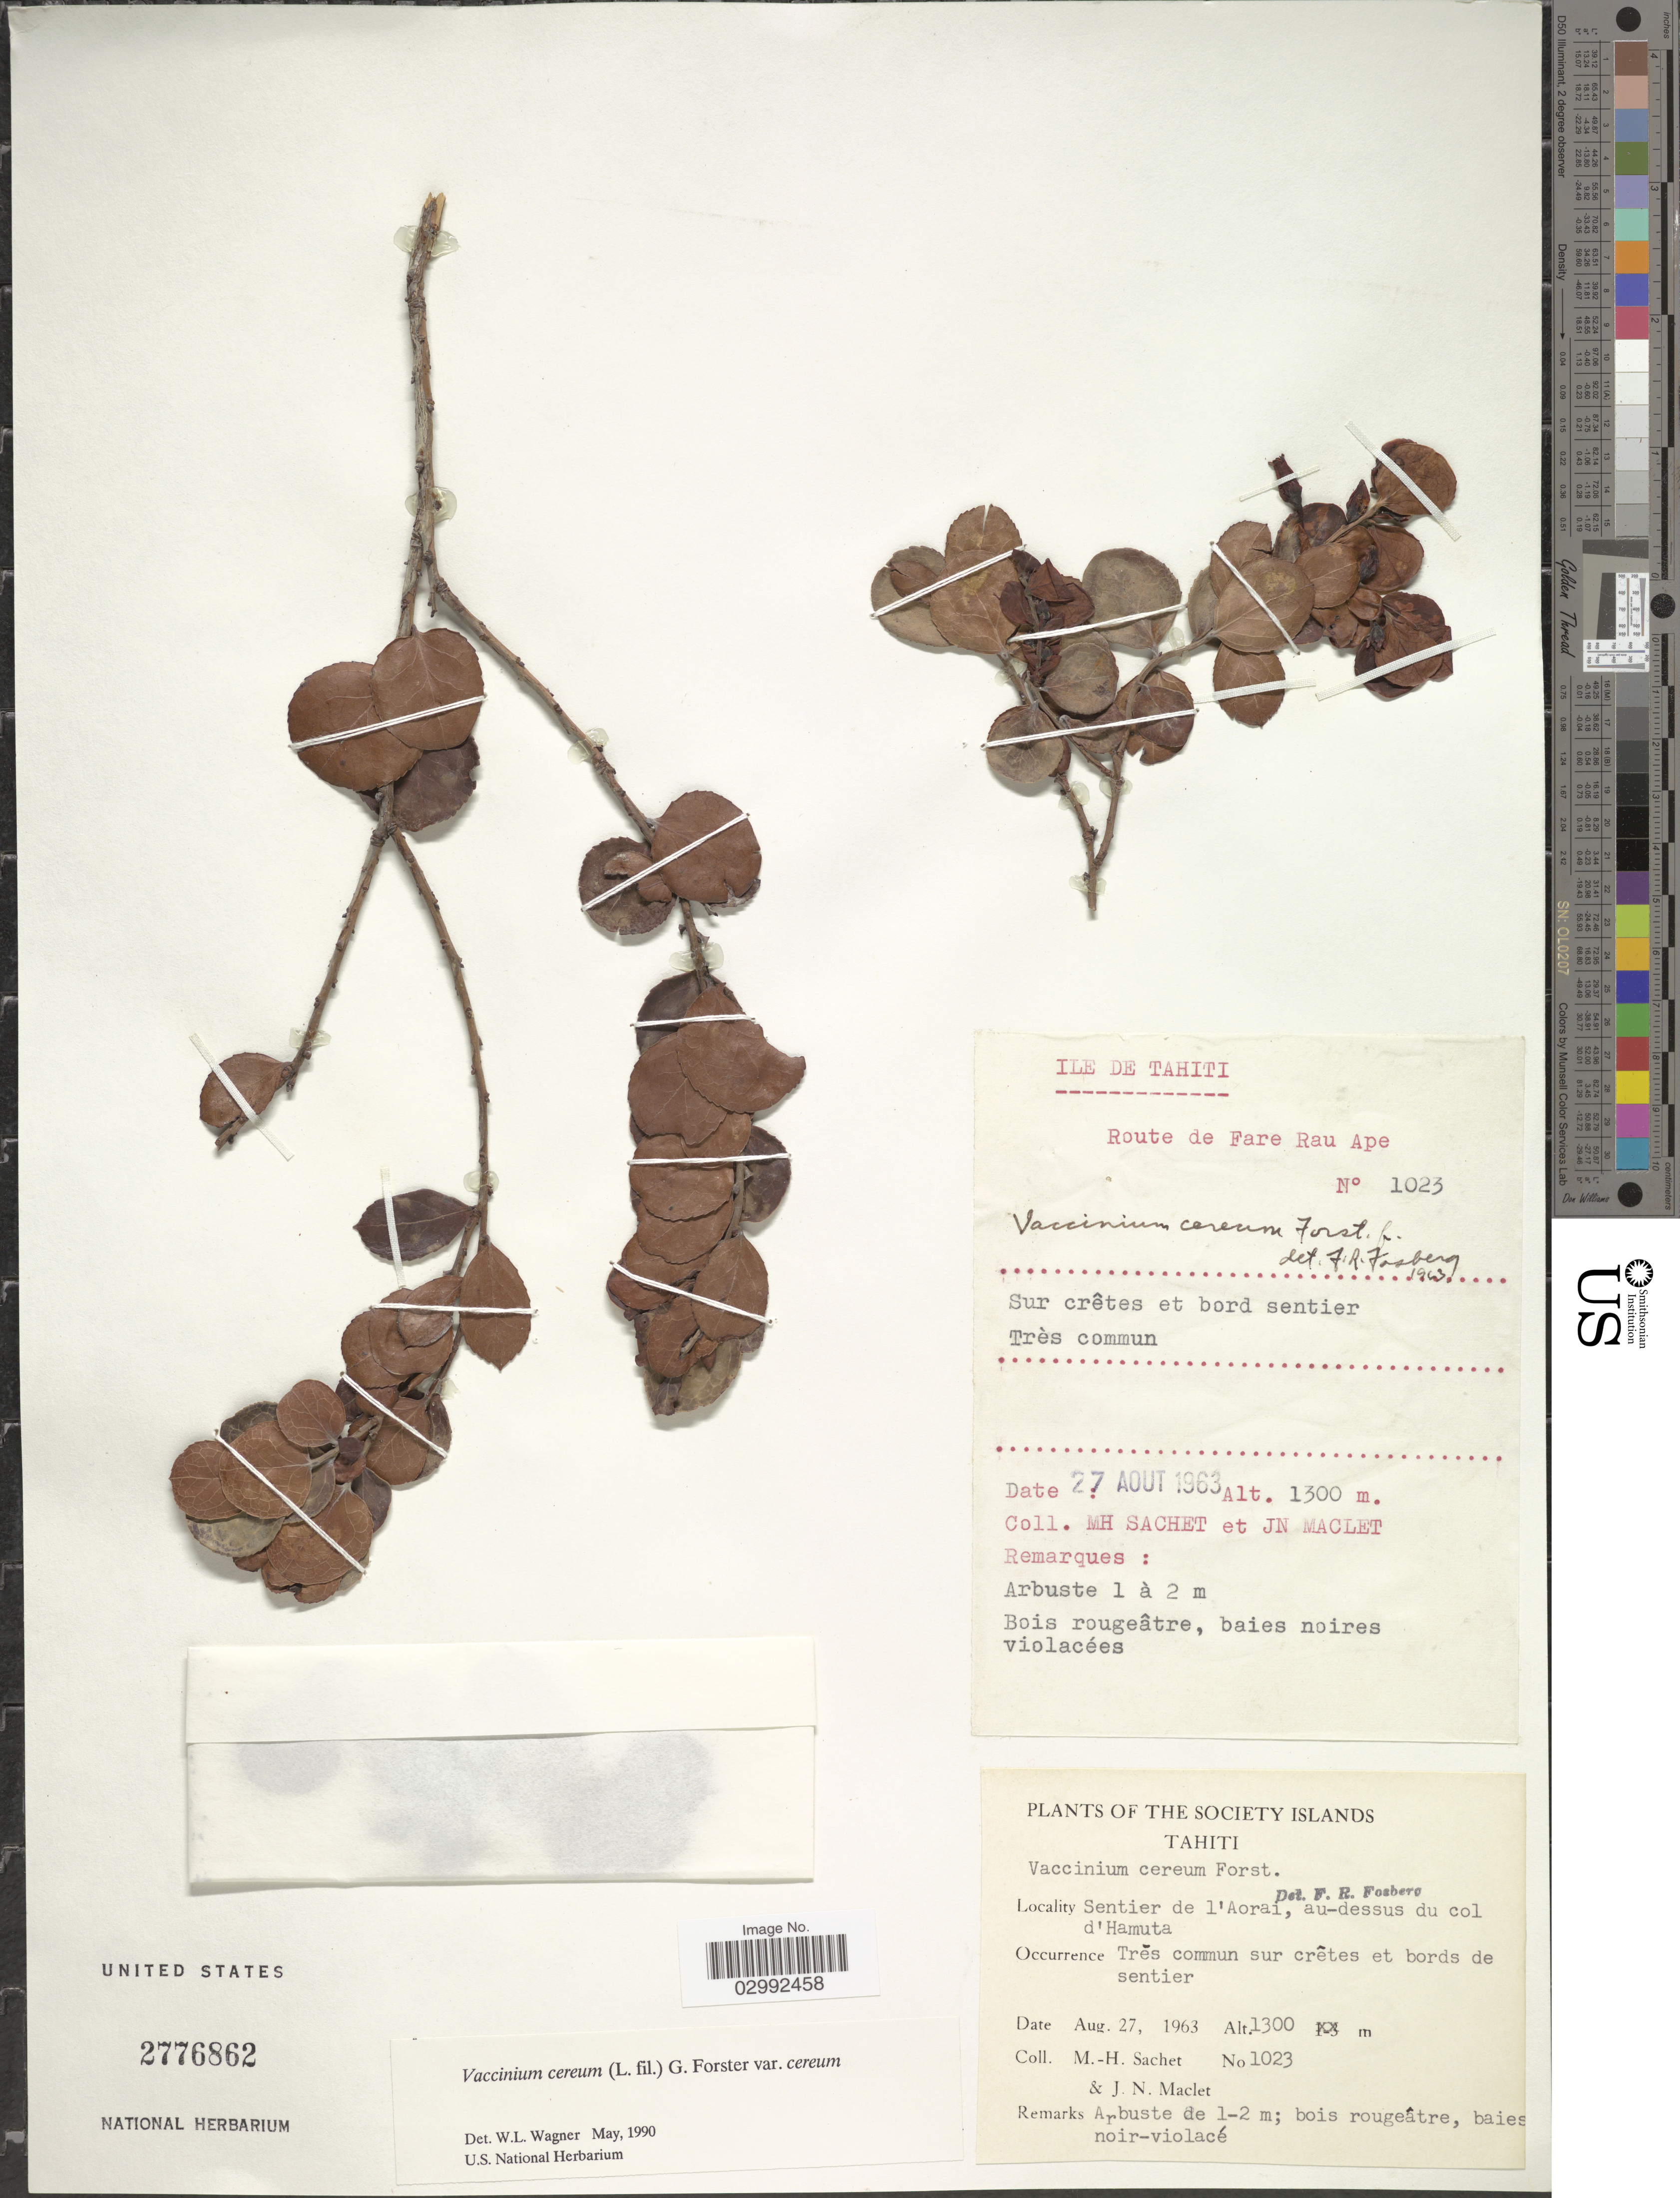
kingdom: Plantae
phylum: Tracheophyta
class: Magnoliopsida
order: Ericales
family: Ericaceae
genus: Vaccinium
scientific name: Vaccinium cereum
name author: (L. f.) G. Forst.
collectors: M.-H. Sachet & J. Maclet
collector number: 1023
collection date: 1963-08-27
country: French Polynesia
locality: The Society Islands, Tahiti, Sentier de l'Aorai, au-dessus du col d'Hamuta.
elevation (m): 1300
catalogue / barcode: US 2776862